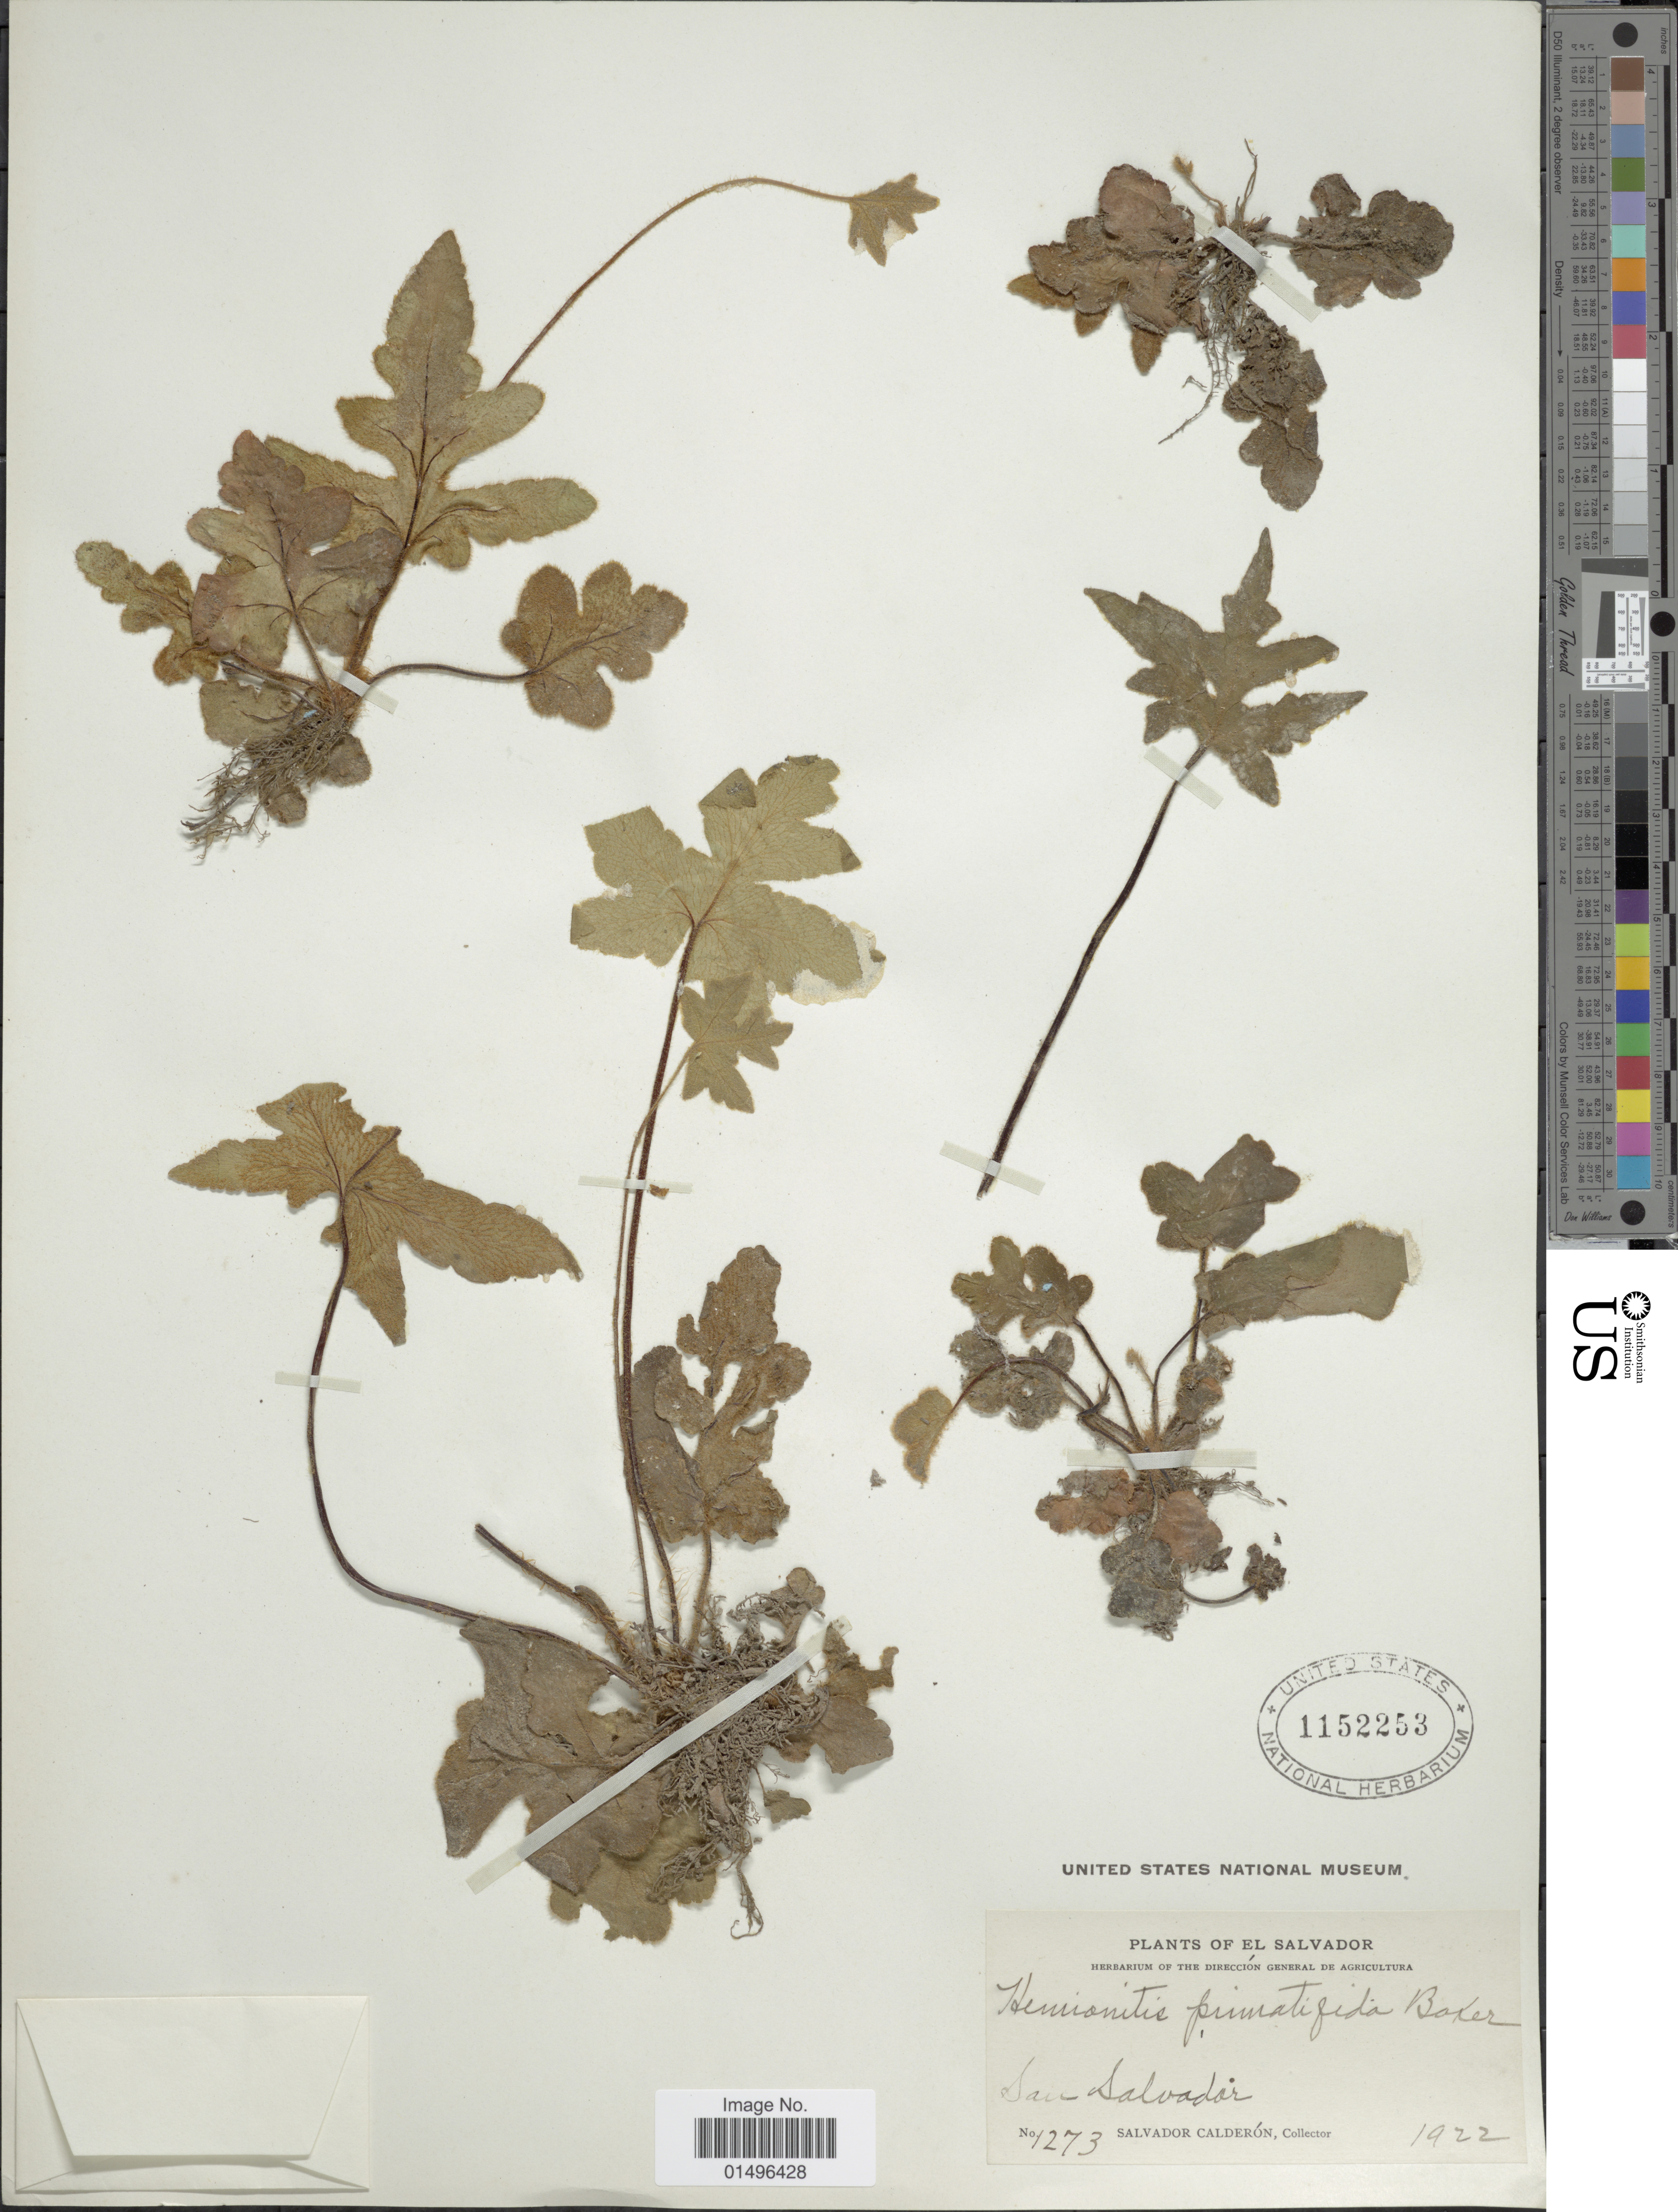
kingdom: Plantae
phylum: Tracheophyta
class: Polypodiopsida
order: Polypodiales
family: Pteridaceae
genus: Hemionitis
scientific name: Hemionitis pinnatifida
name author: Baker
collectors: S. Calderón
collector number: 1273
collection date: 1922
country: El Salvador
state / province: San Salvador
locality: El Salvador, San Salvador.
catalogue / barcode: US 1152253